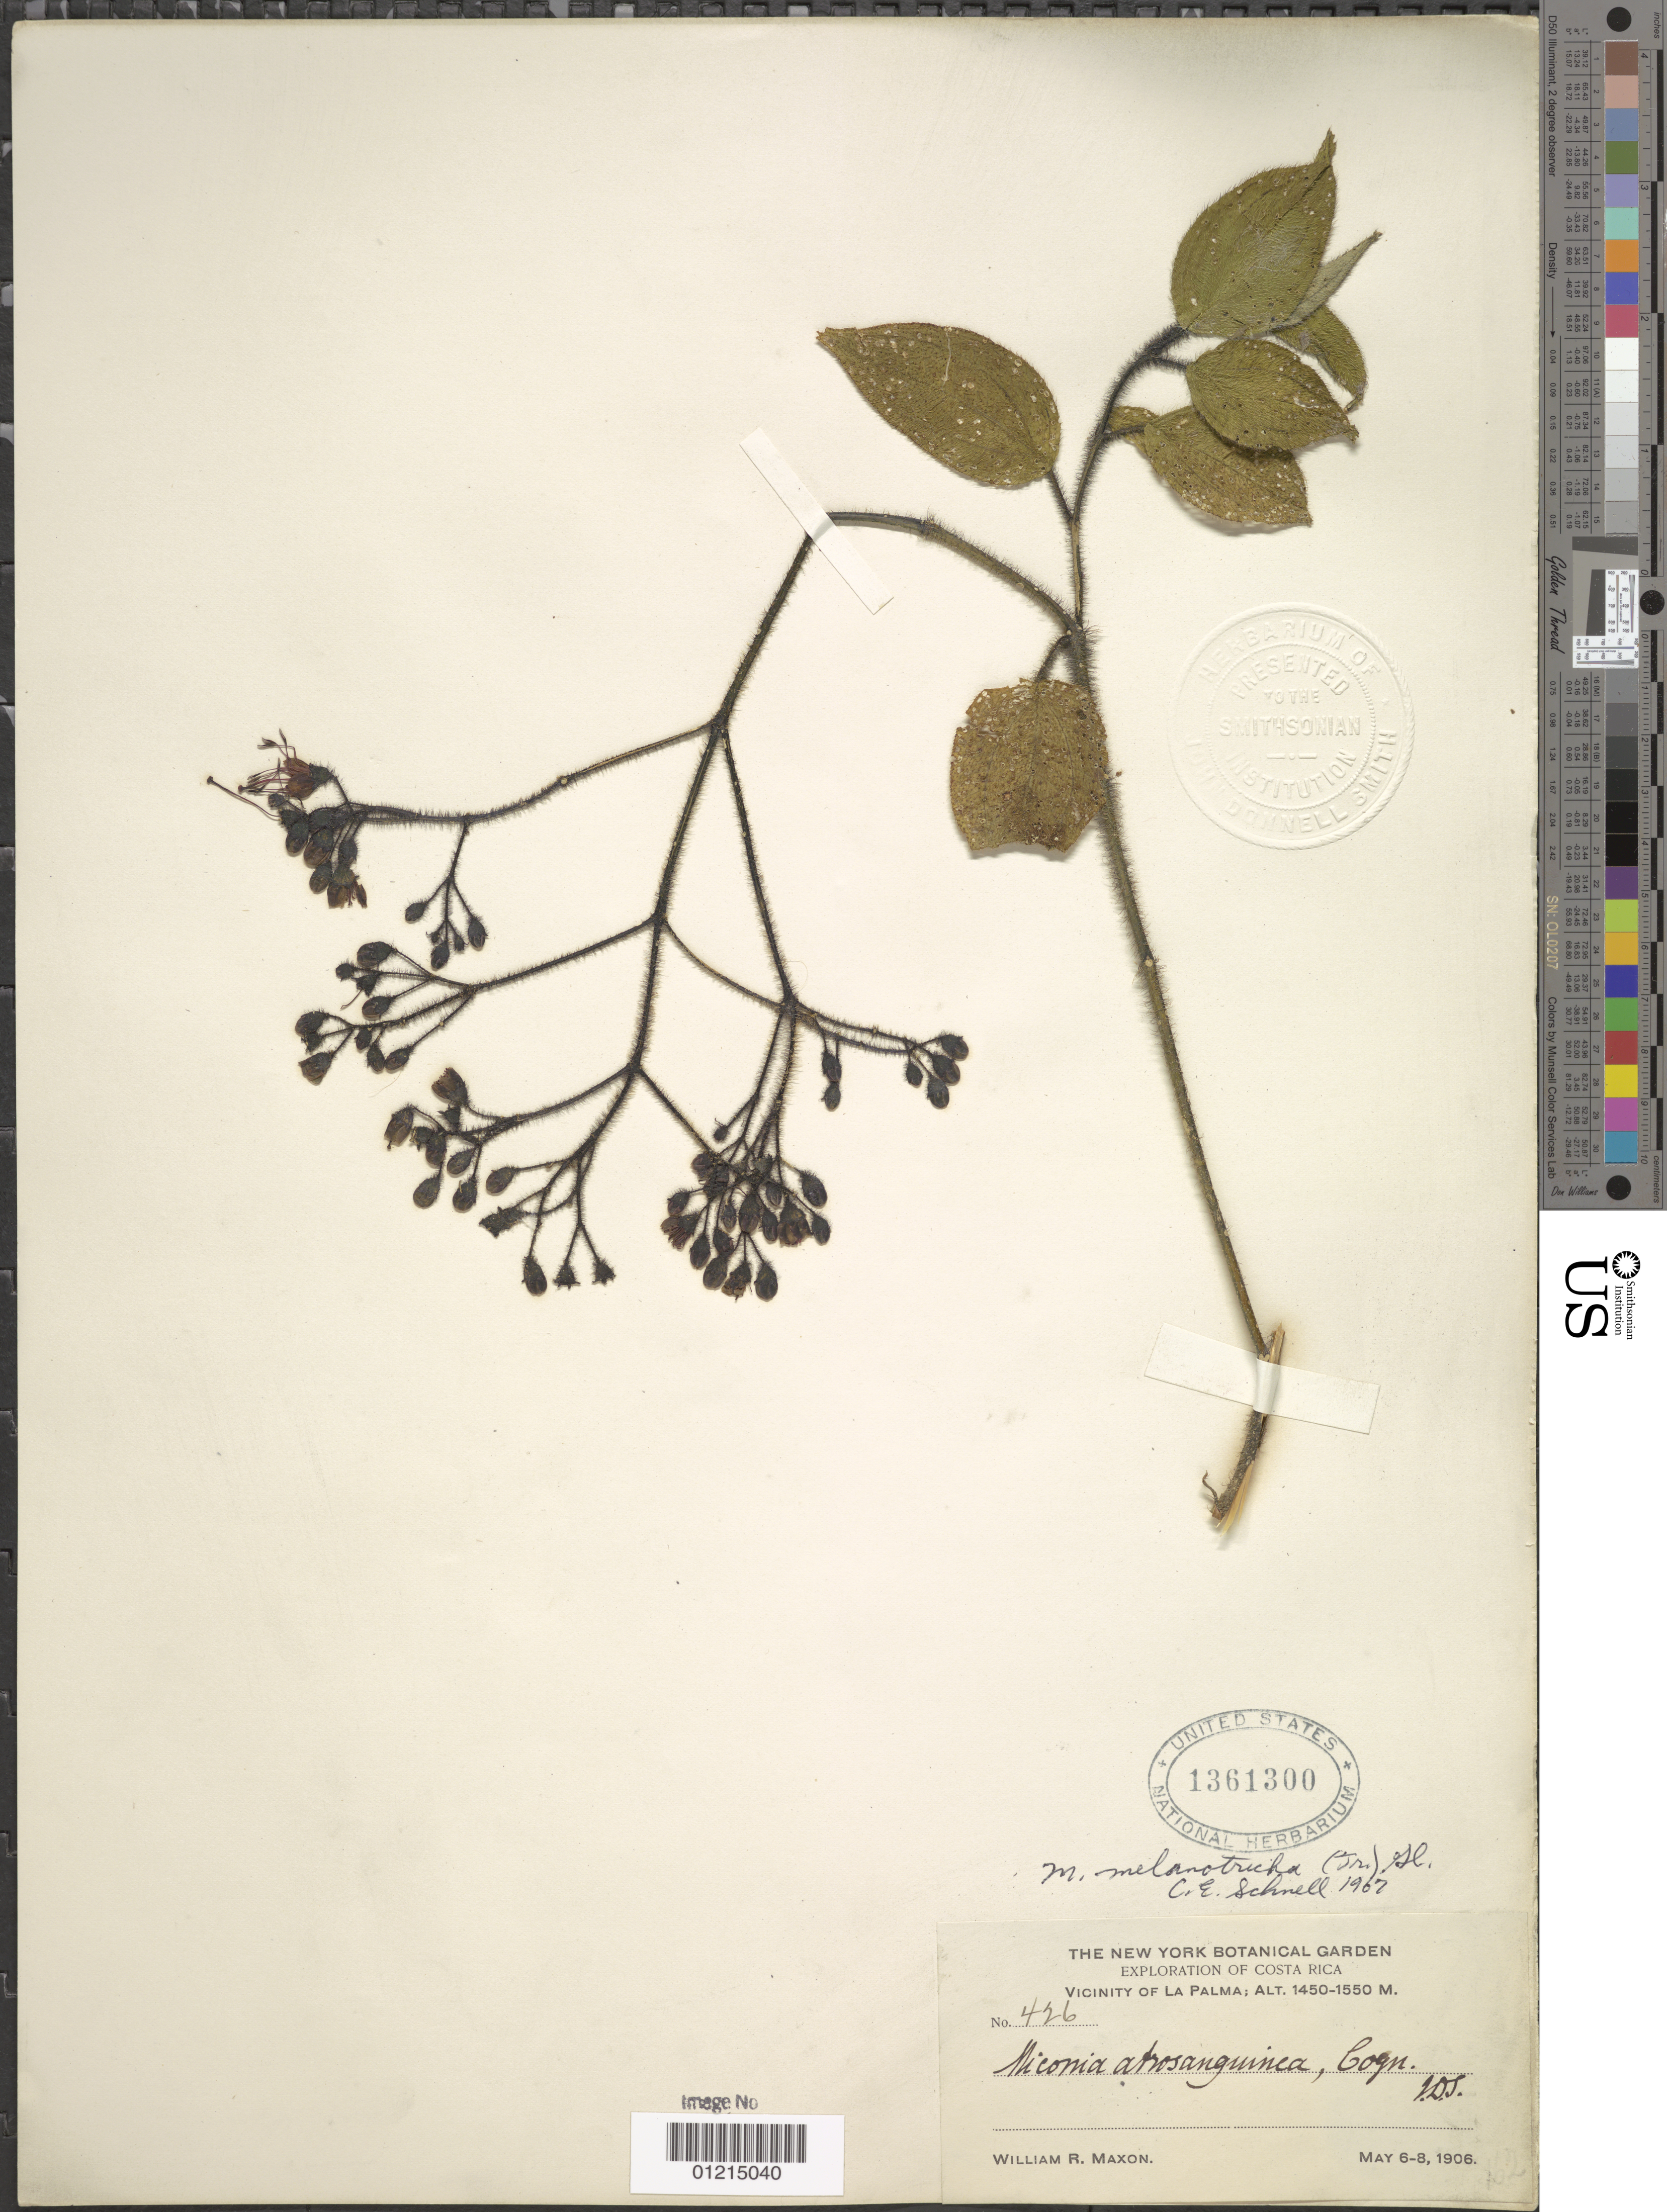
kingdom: Plantae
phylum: Tracheophyta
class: Magnoliopsida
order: Myrtales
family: Melastomataceae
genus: Miconia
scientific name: Miconia melanotricha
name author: (Triana) Gleason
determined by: Schnell, C. E.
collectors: W. R. Maxon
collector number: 426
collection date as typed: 06 May 1906 to 08 May 1906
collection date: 1906-05-06/1906-05-08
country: Costa Rica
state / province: San José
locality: Vicinity of La Palma.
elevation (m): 1450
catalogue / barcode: US 1361300